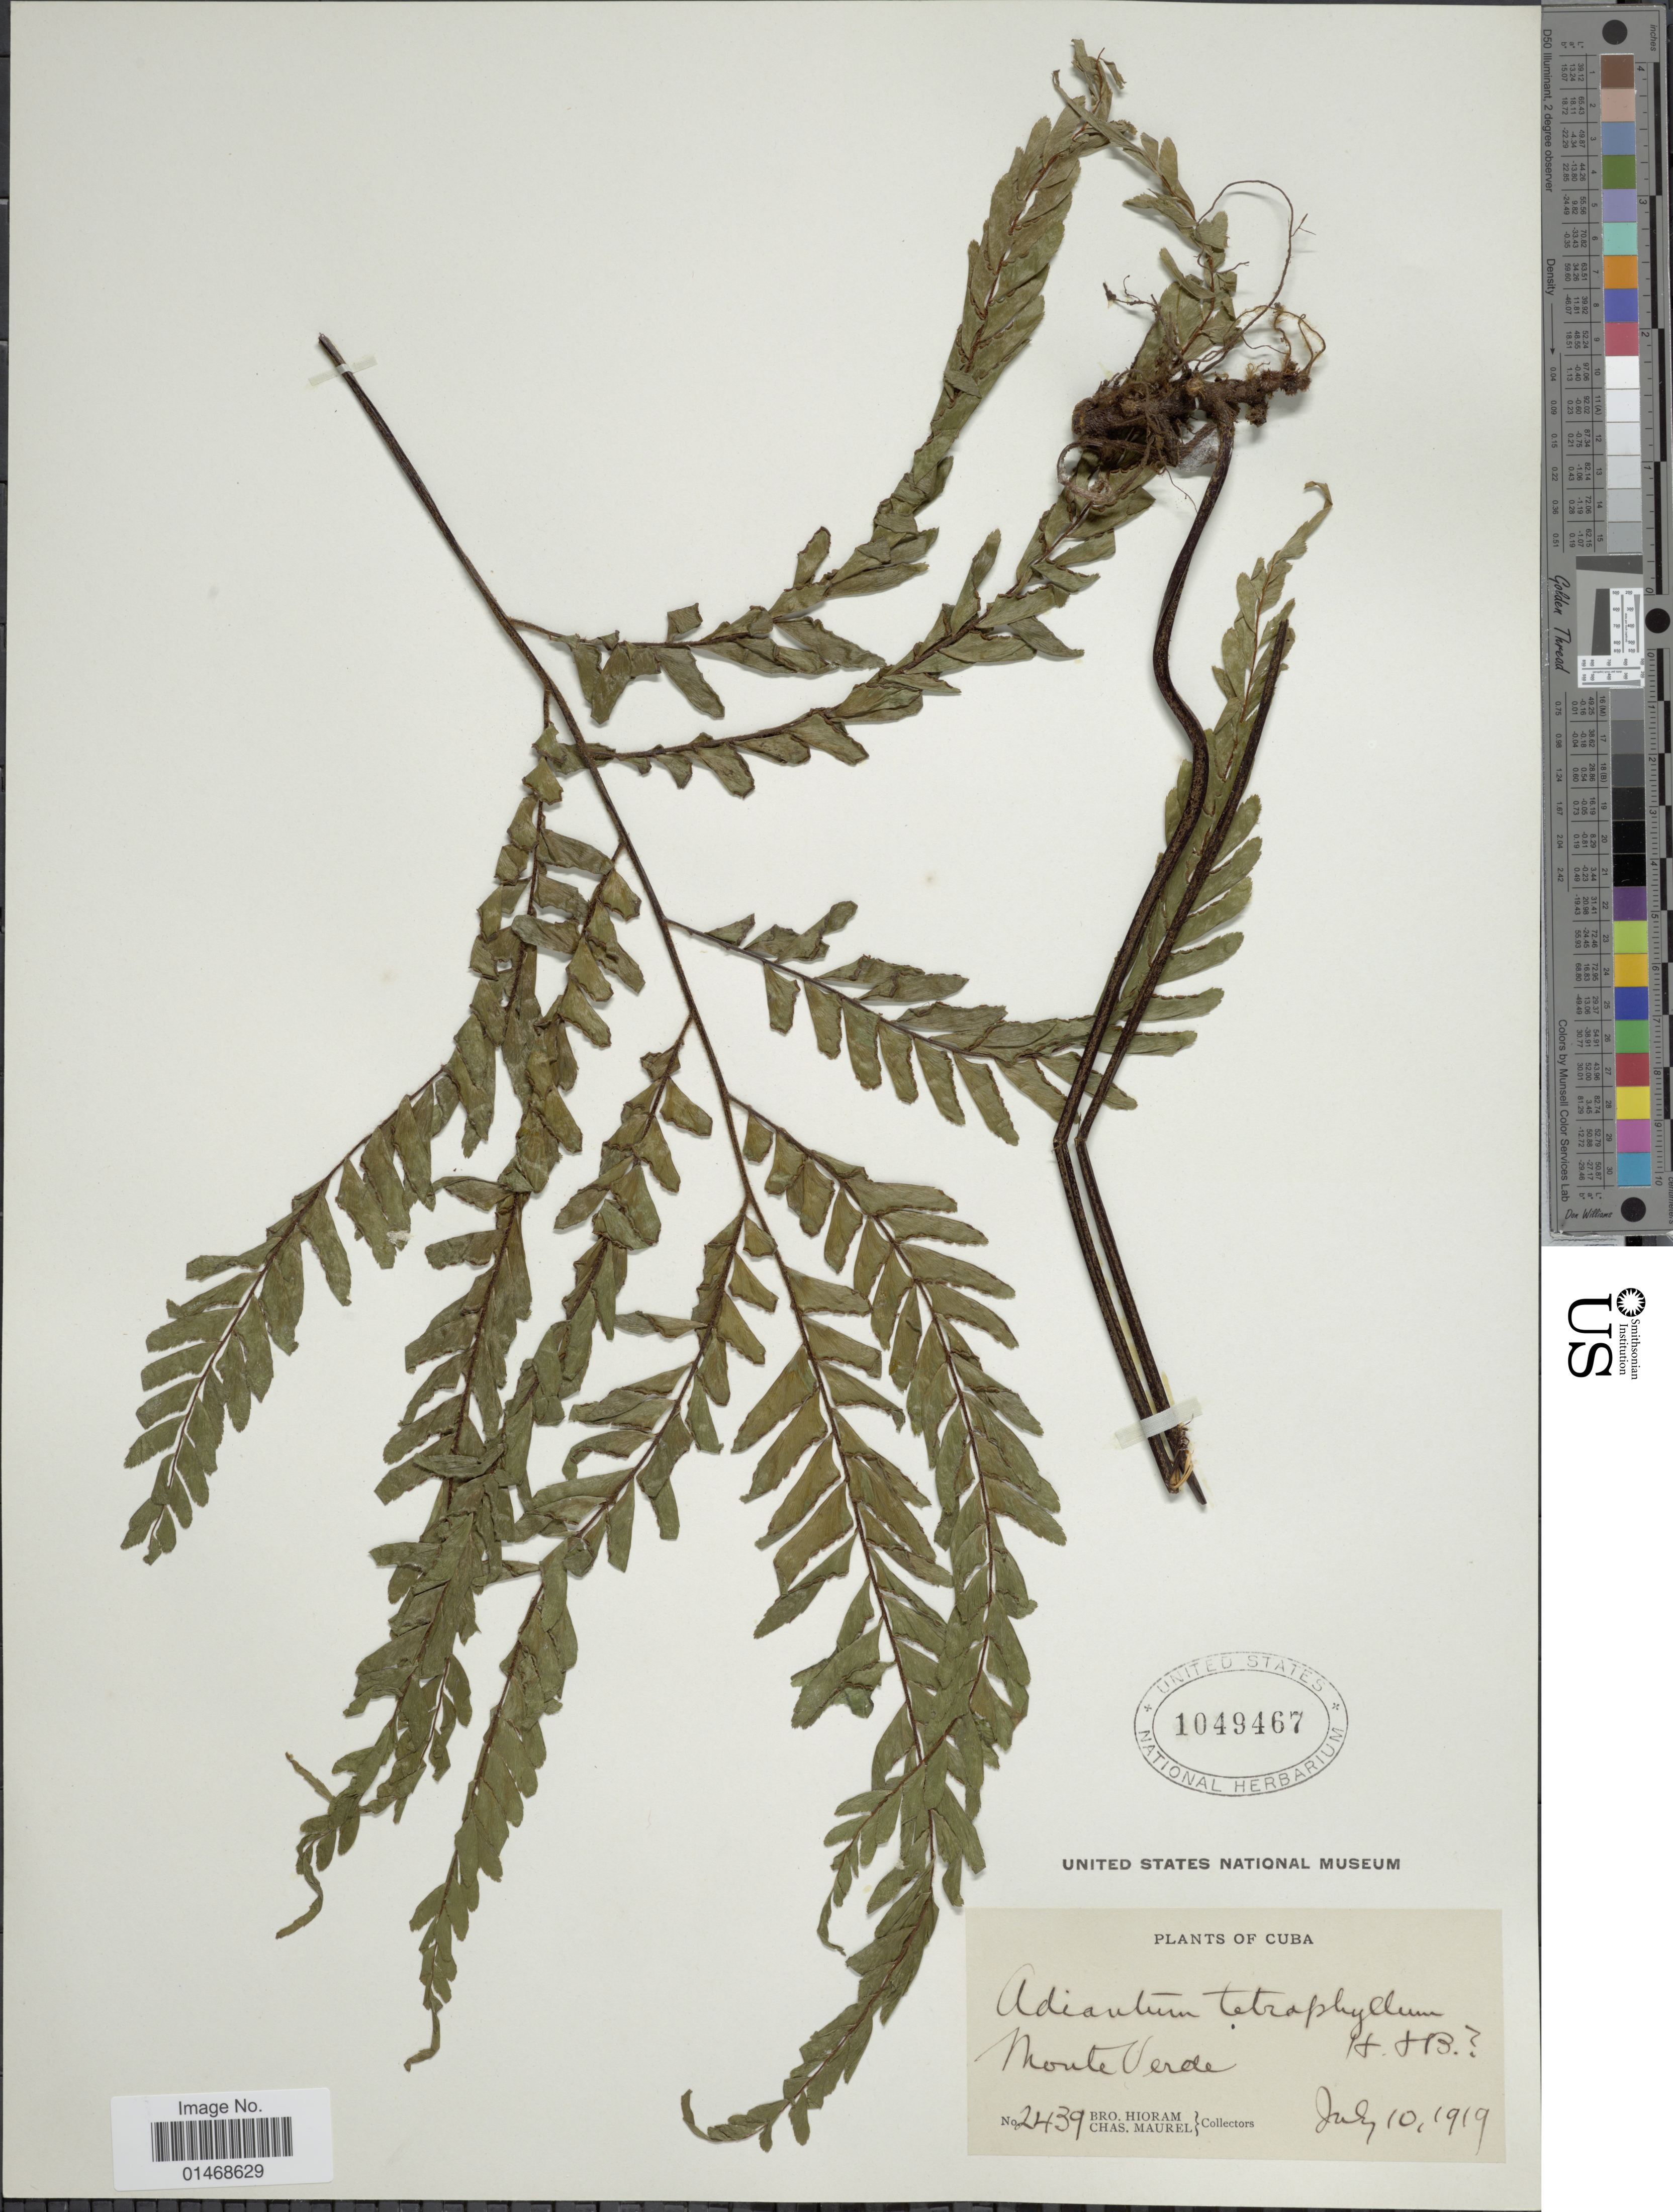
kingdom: Plantae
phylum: Tracheophyta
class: Polypodiopsida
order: Polypodiales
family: Pteridaceae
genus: Adiantum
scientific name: Adiantum cubense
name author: Hook.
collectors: Bro. Hioram & C. Maurel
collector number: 2439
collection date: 1919-07-10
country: Cuba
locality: Monte Verde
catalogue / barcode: US 1049467